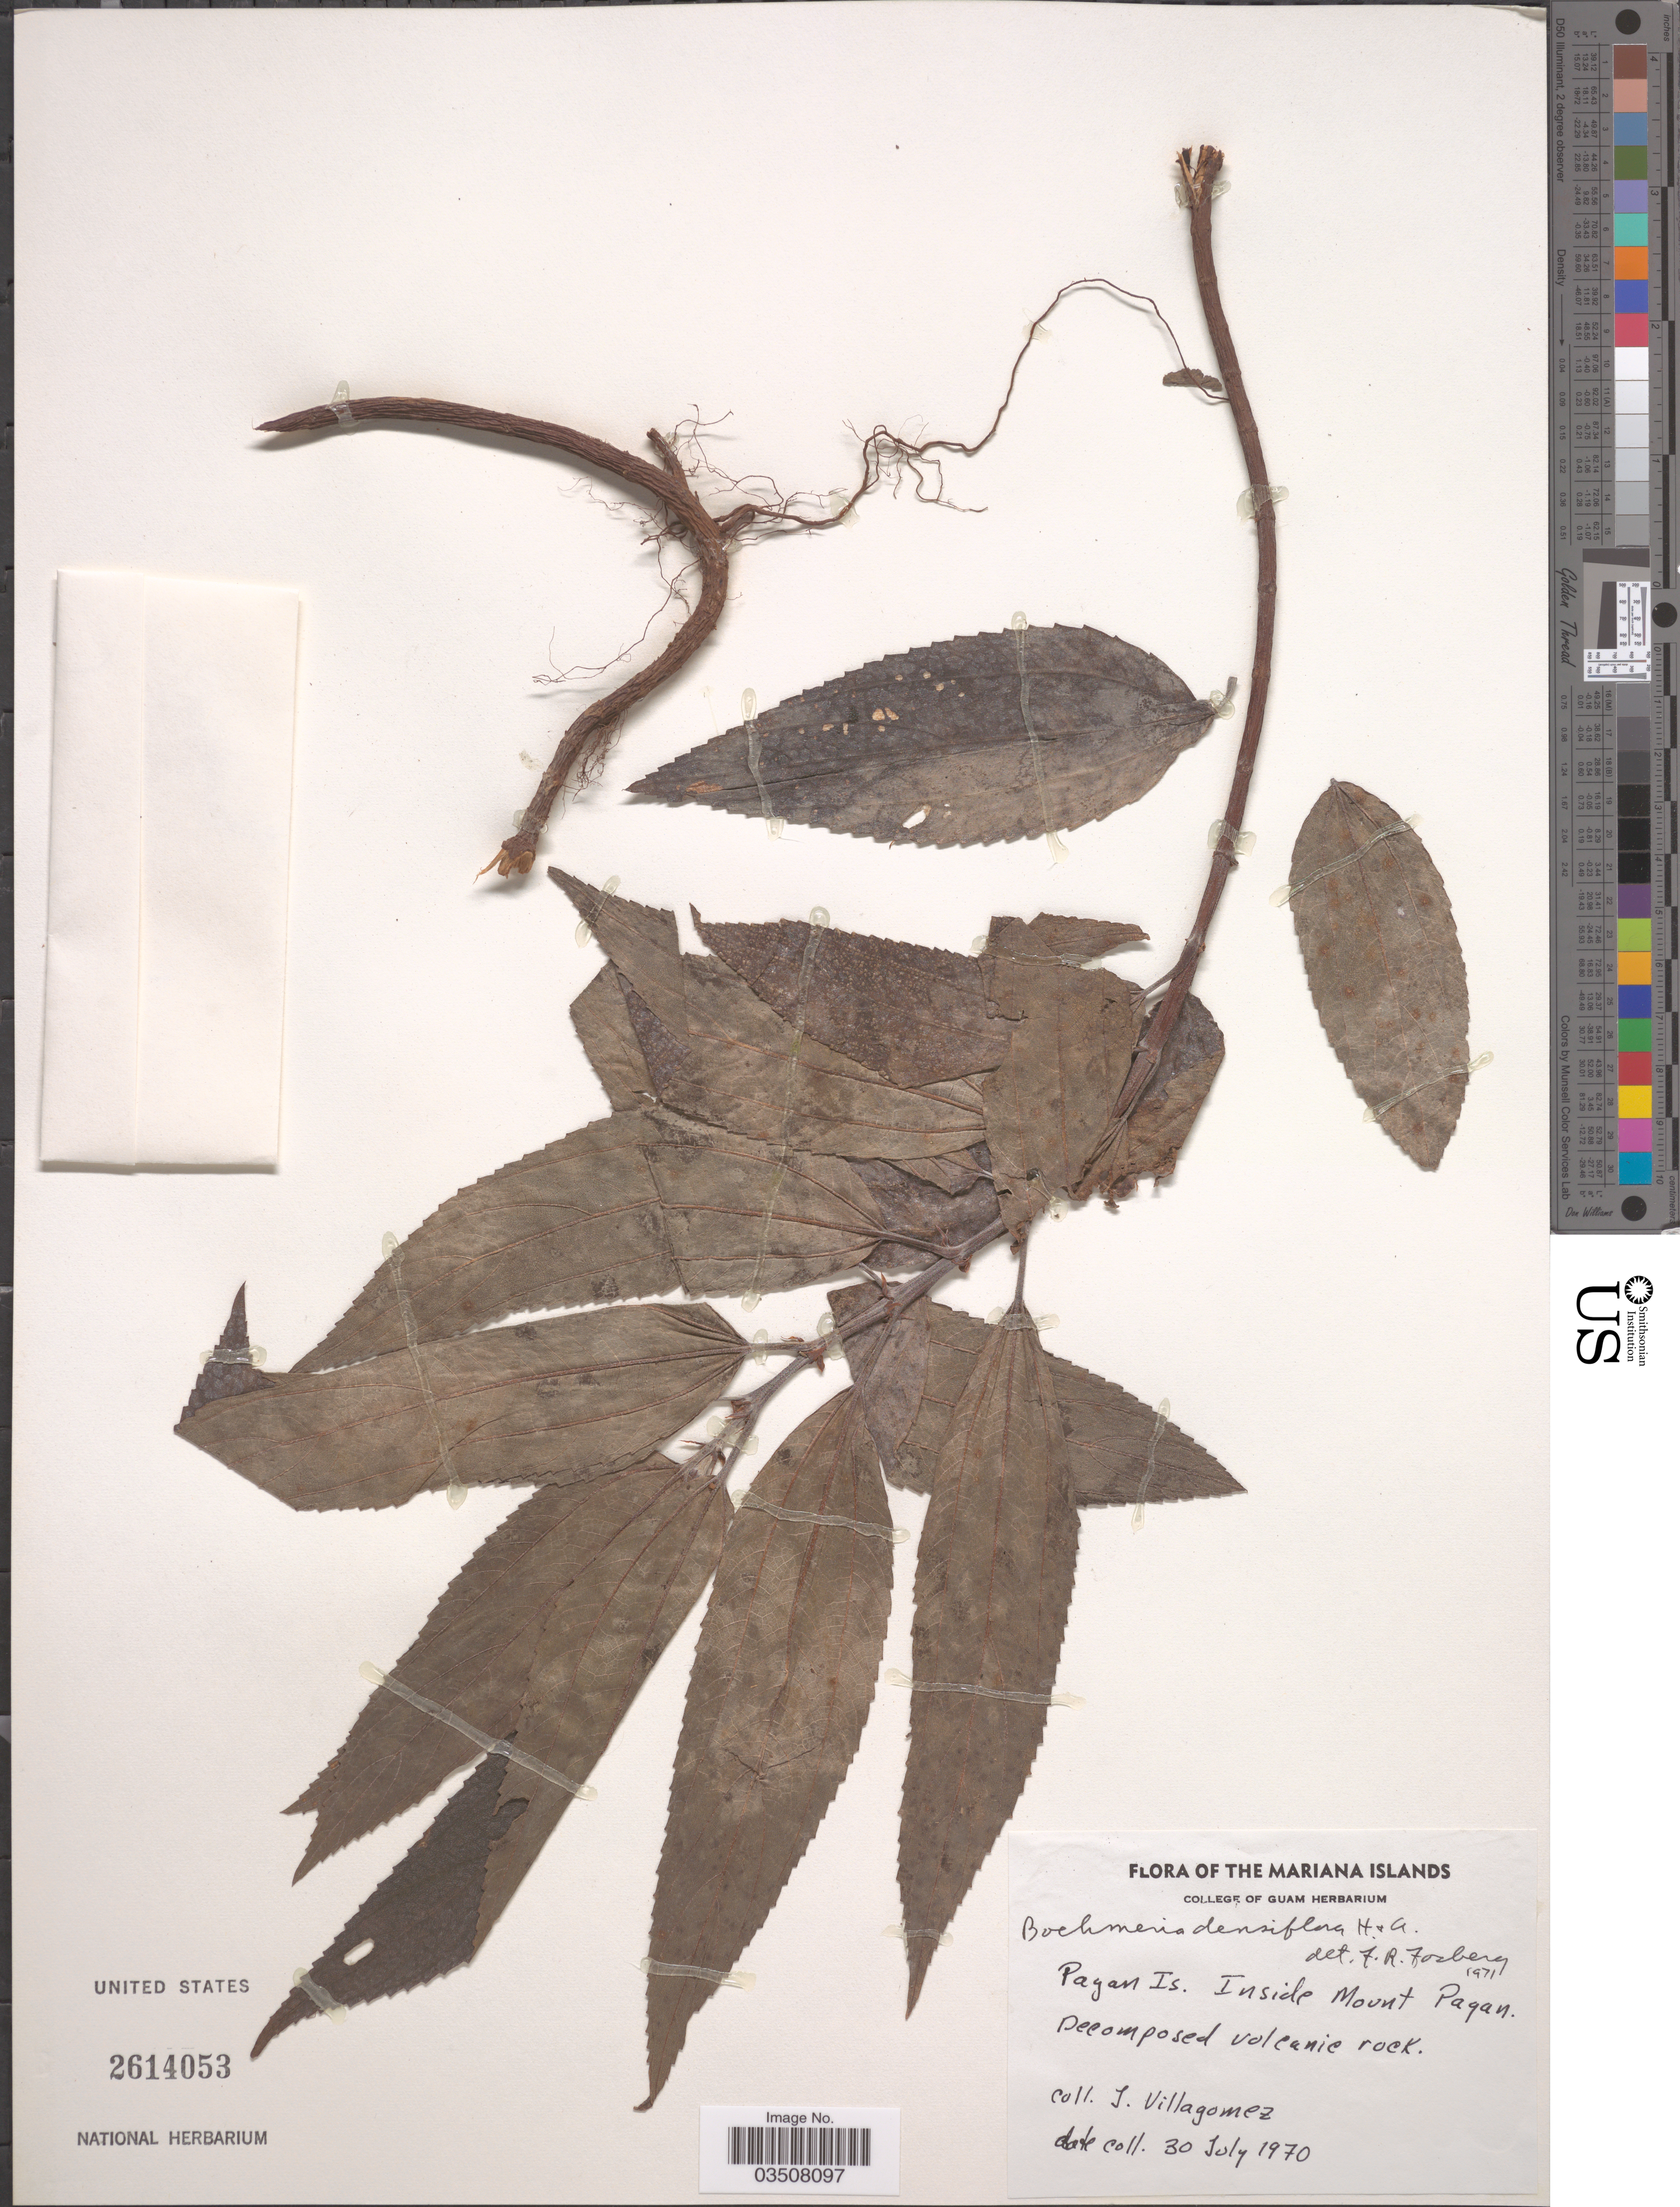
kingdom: Plantae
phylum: Tracheophyta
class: Magnoliopsida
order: Rosales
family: Urticaceae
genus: Boehmeria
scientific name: Boehmeria densiflora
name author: Hook. & Arn.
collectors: J. Villagomez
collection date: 1970-07-30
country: Northern Mariana Islands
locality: The Mariana Islands. Pagan Is. Inside Mount Pagan.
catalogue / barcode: US 2614053